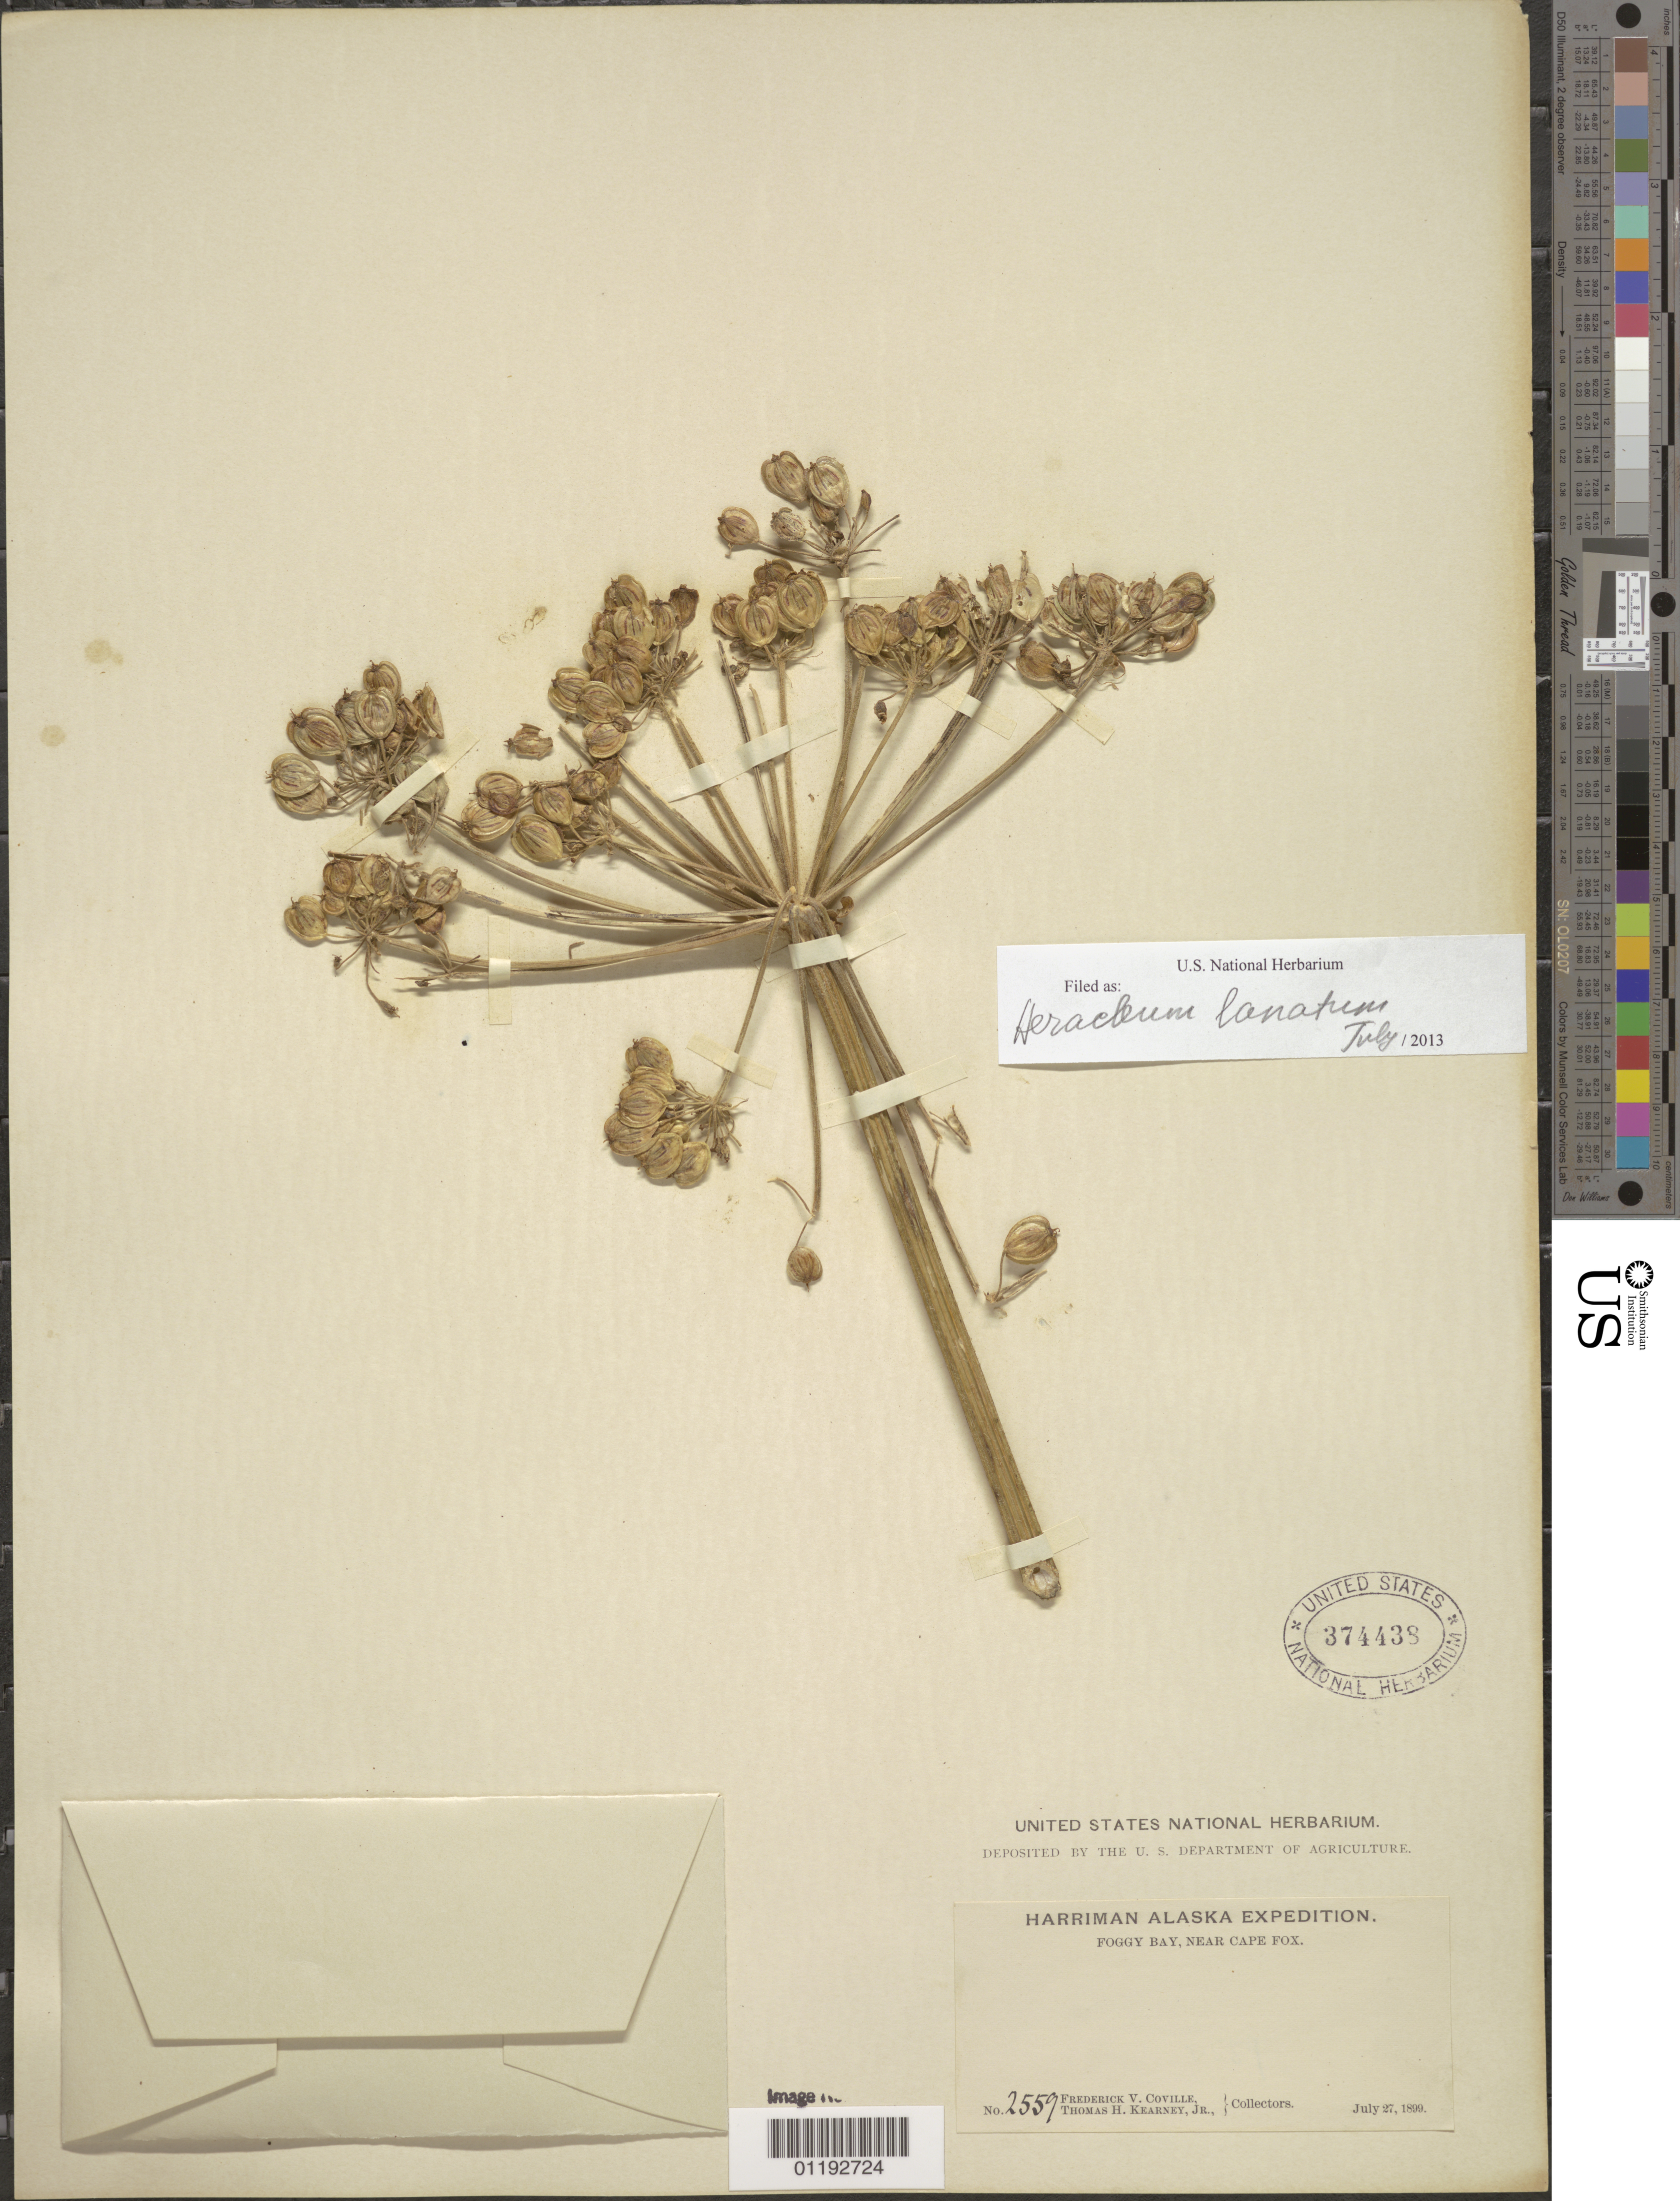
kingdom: Plantae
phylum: Tracheophyta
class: Magnoliopsida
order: Apiales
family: Apiaceae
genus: Heracleum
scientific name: Heracleum lanatum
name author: Michx.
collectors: F. V. Coville & T. H. Kearney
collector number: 2559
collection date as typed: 27 Jul 1899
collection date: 1899-07-27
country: United States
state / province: Alaska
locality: Foggy Bay, near Cape Fox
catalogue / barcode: US 374438